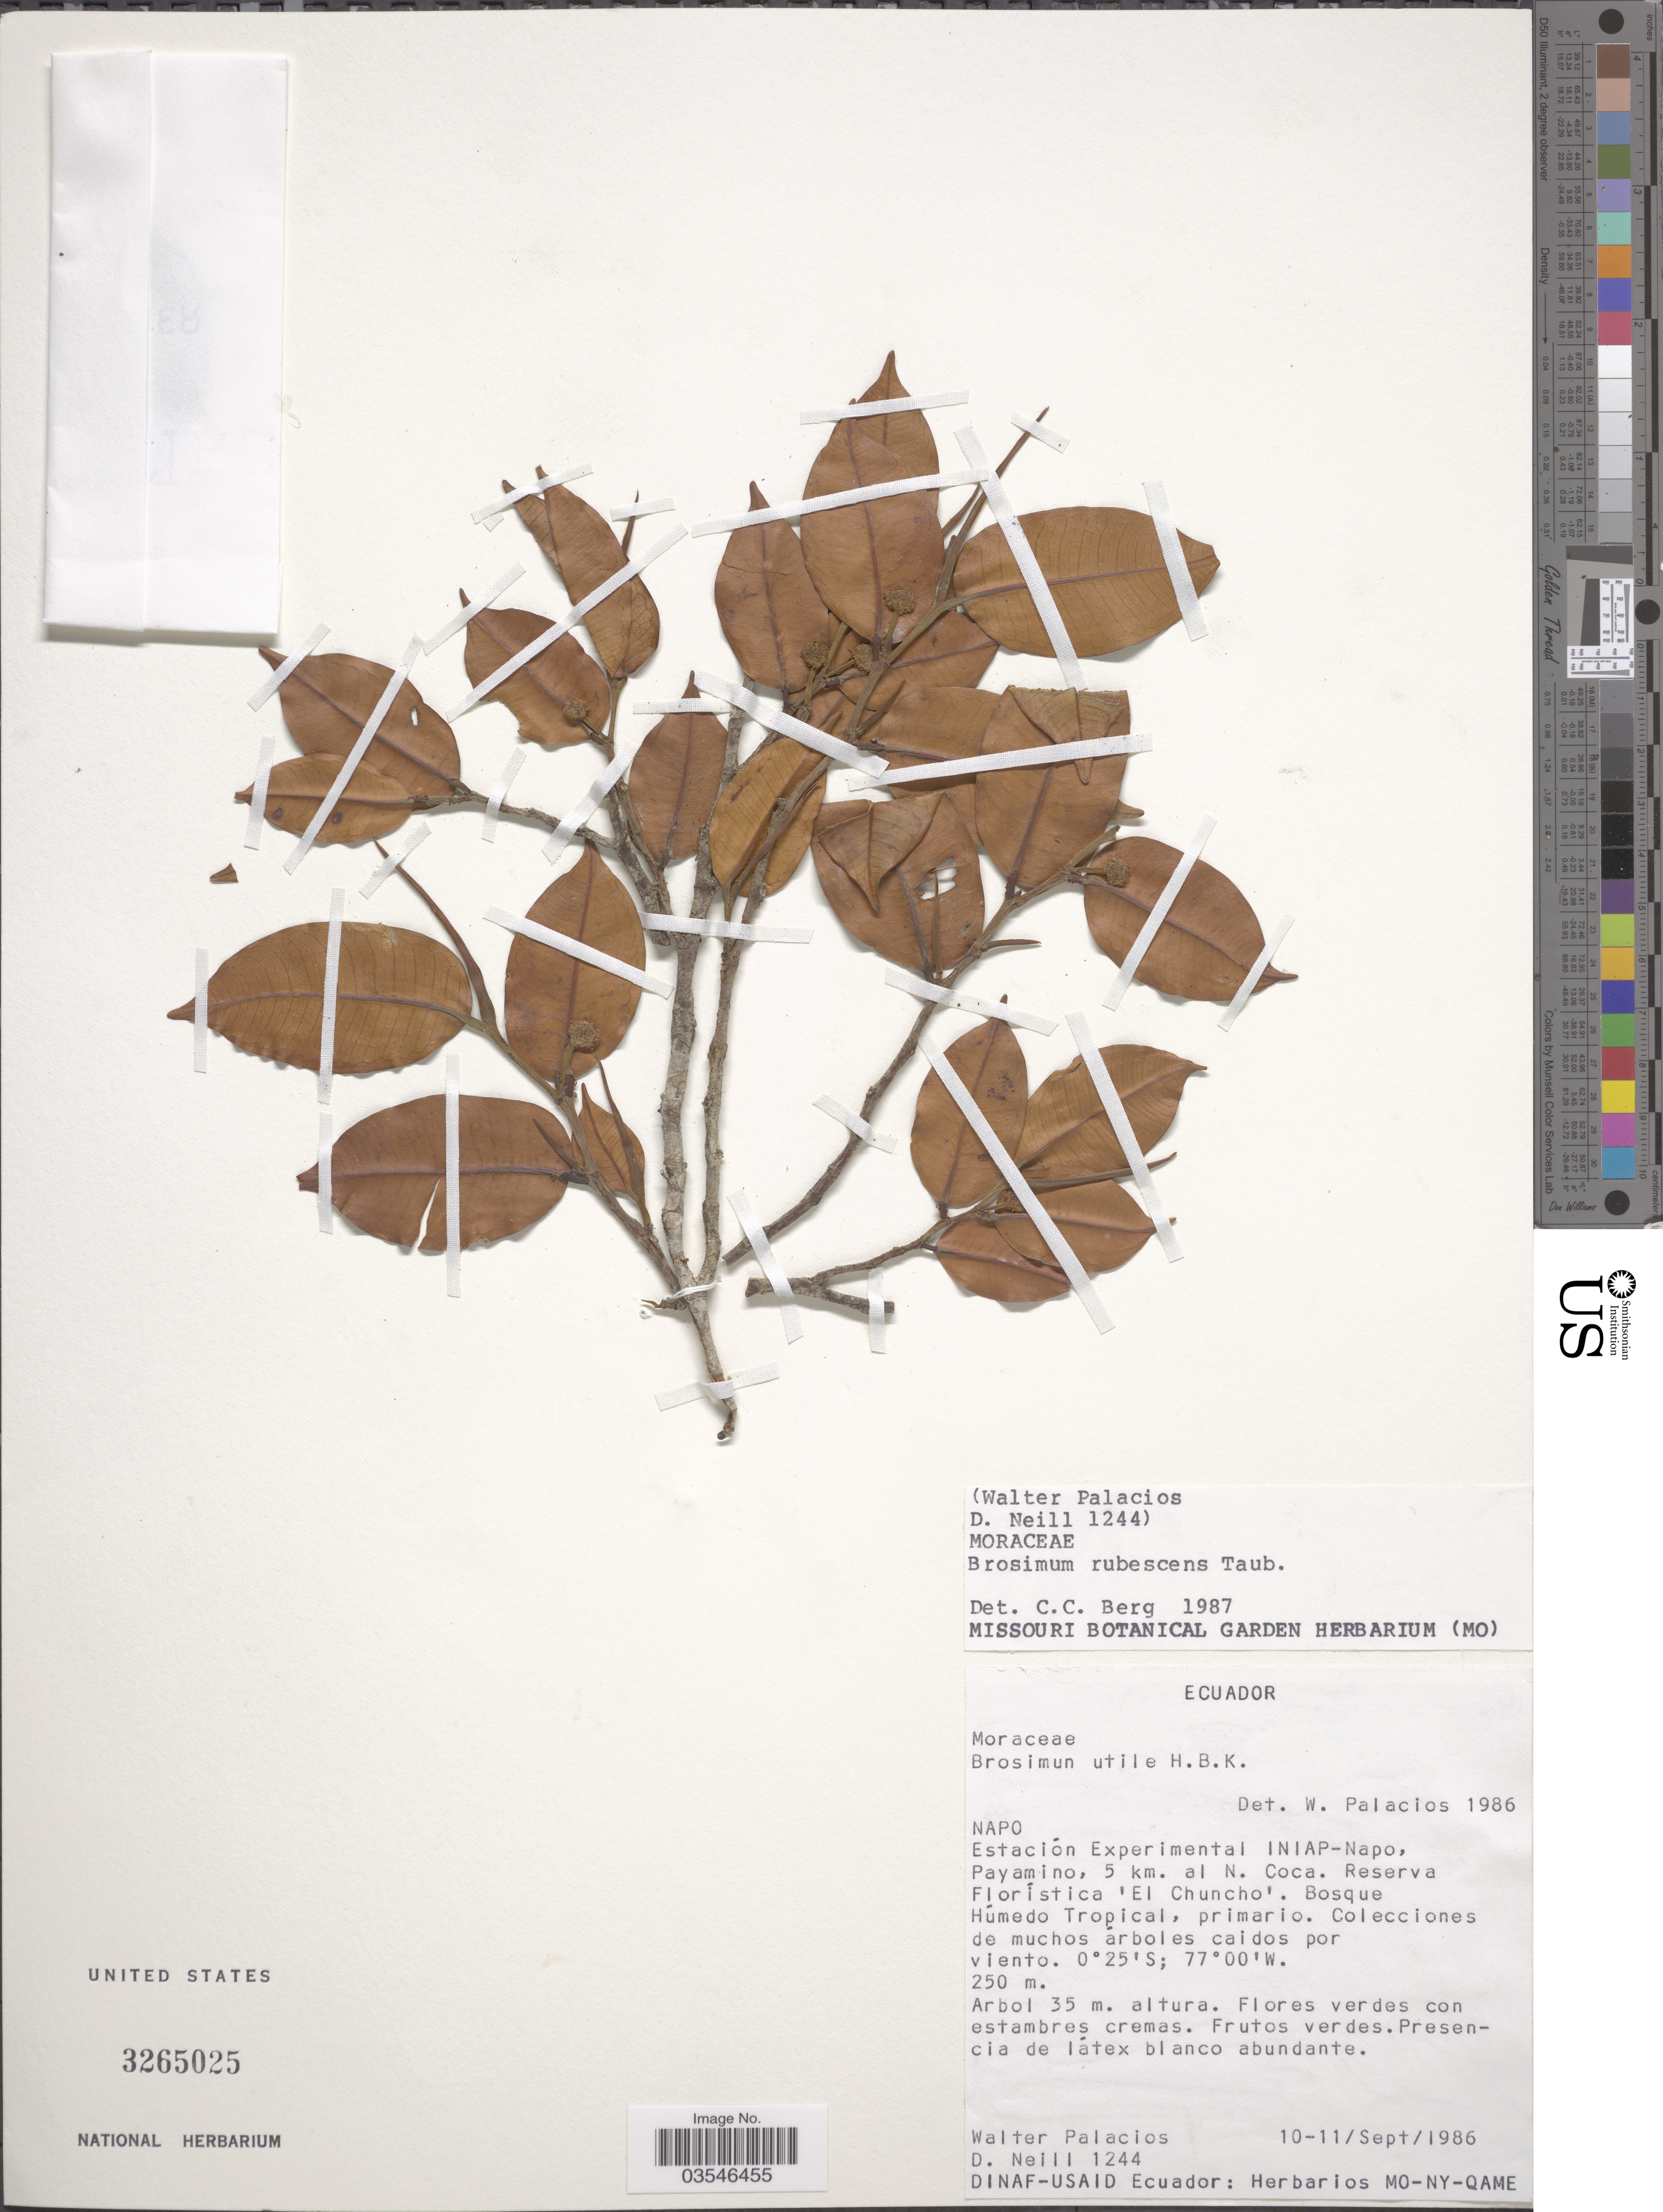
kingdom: Plantae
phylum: Tracheophyta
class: Magnoliopsida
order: Rosales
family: Moraceae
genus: Brosimum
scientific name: Brosimum rubescens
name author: Taub.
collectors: W. Palacios & D. Neill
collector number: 1244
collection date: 1986-09-10/1986-09-11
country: Ecuador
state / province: Napo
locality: Estación Experimental INIAP-Napo, Payamino, 5 km. al N. Coca. Reserva Florística 'El Chuncho'. Bosque Húmedo Tropical, primario.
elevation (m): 250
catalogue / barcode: US 3265025